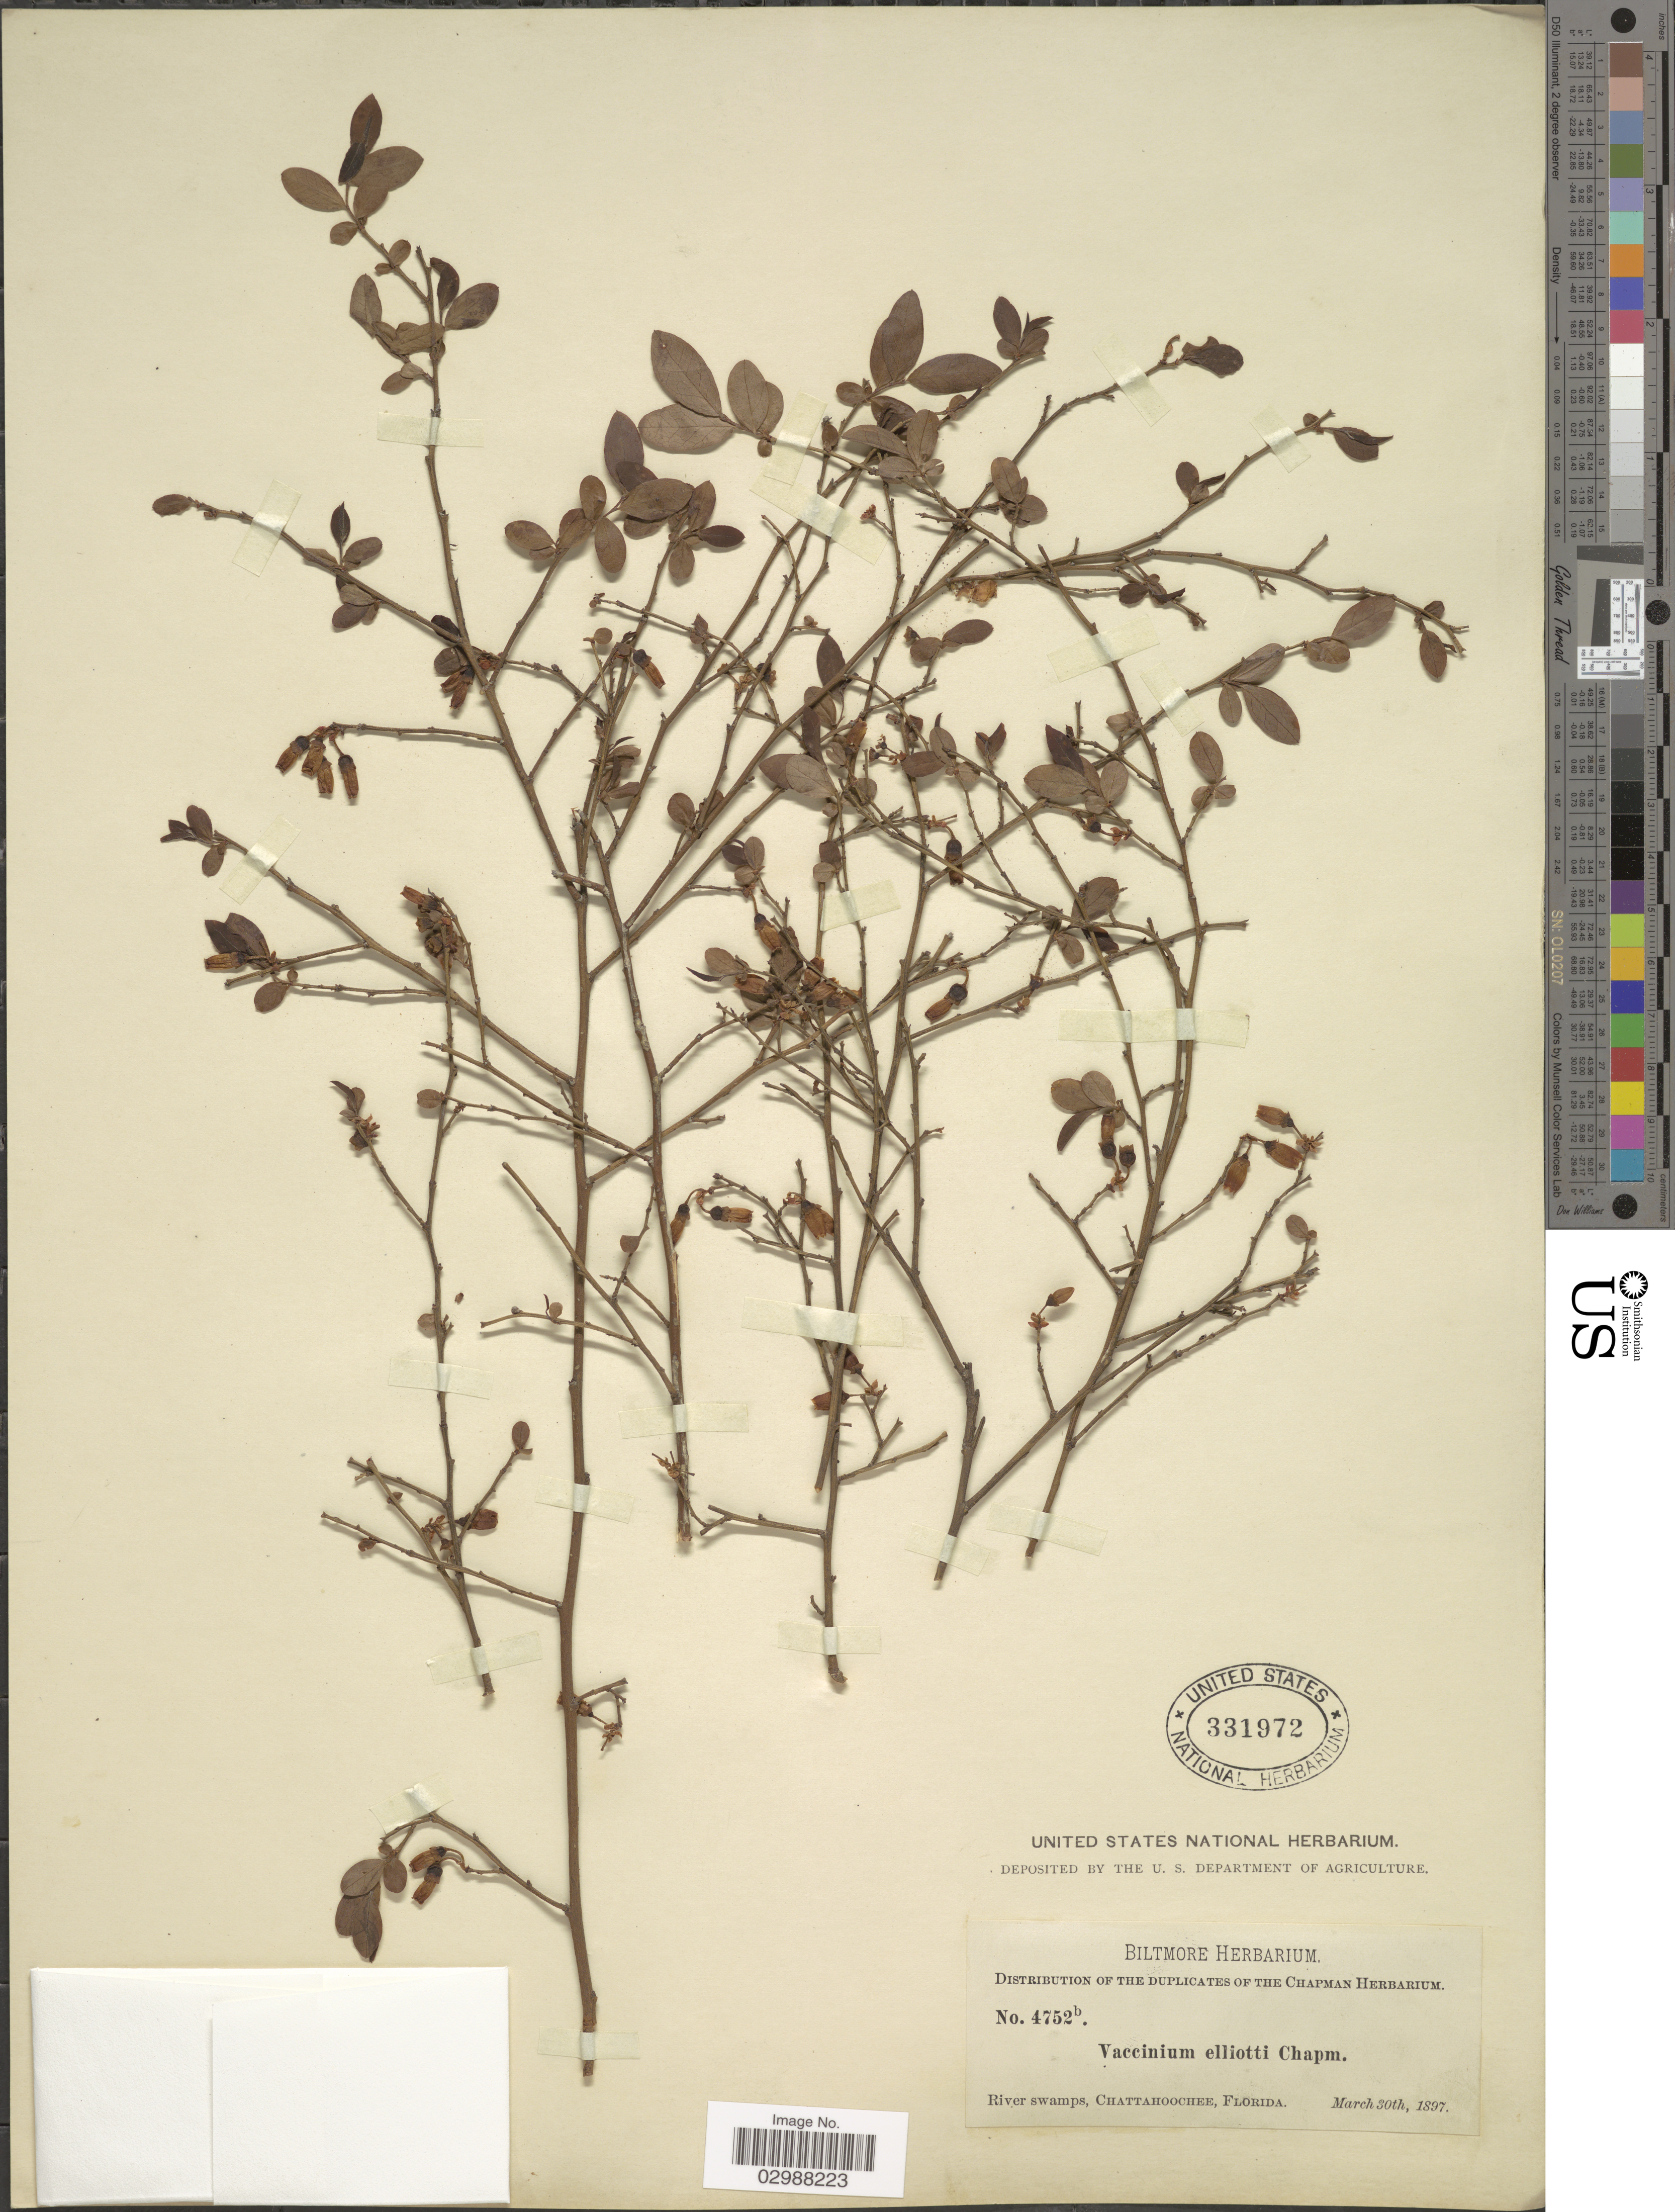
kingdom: Plantae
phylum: Tracheophyta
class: Magnoliopsida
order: Ericales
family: Ericaceae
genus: Vaccinium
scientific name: Vaccinium elliottii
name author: Chapm.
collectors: ex herb. Biltmore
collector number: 4752b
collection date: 1897-03-30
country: United States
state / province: Florida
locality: River swamps, Chattahoochee.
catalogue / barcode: US 331972